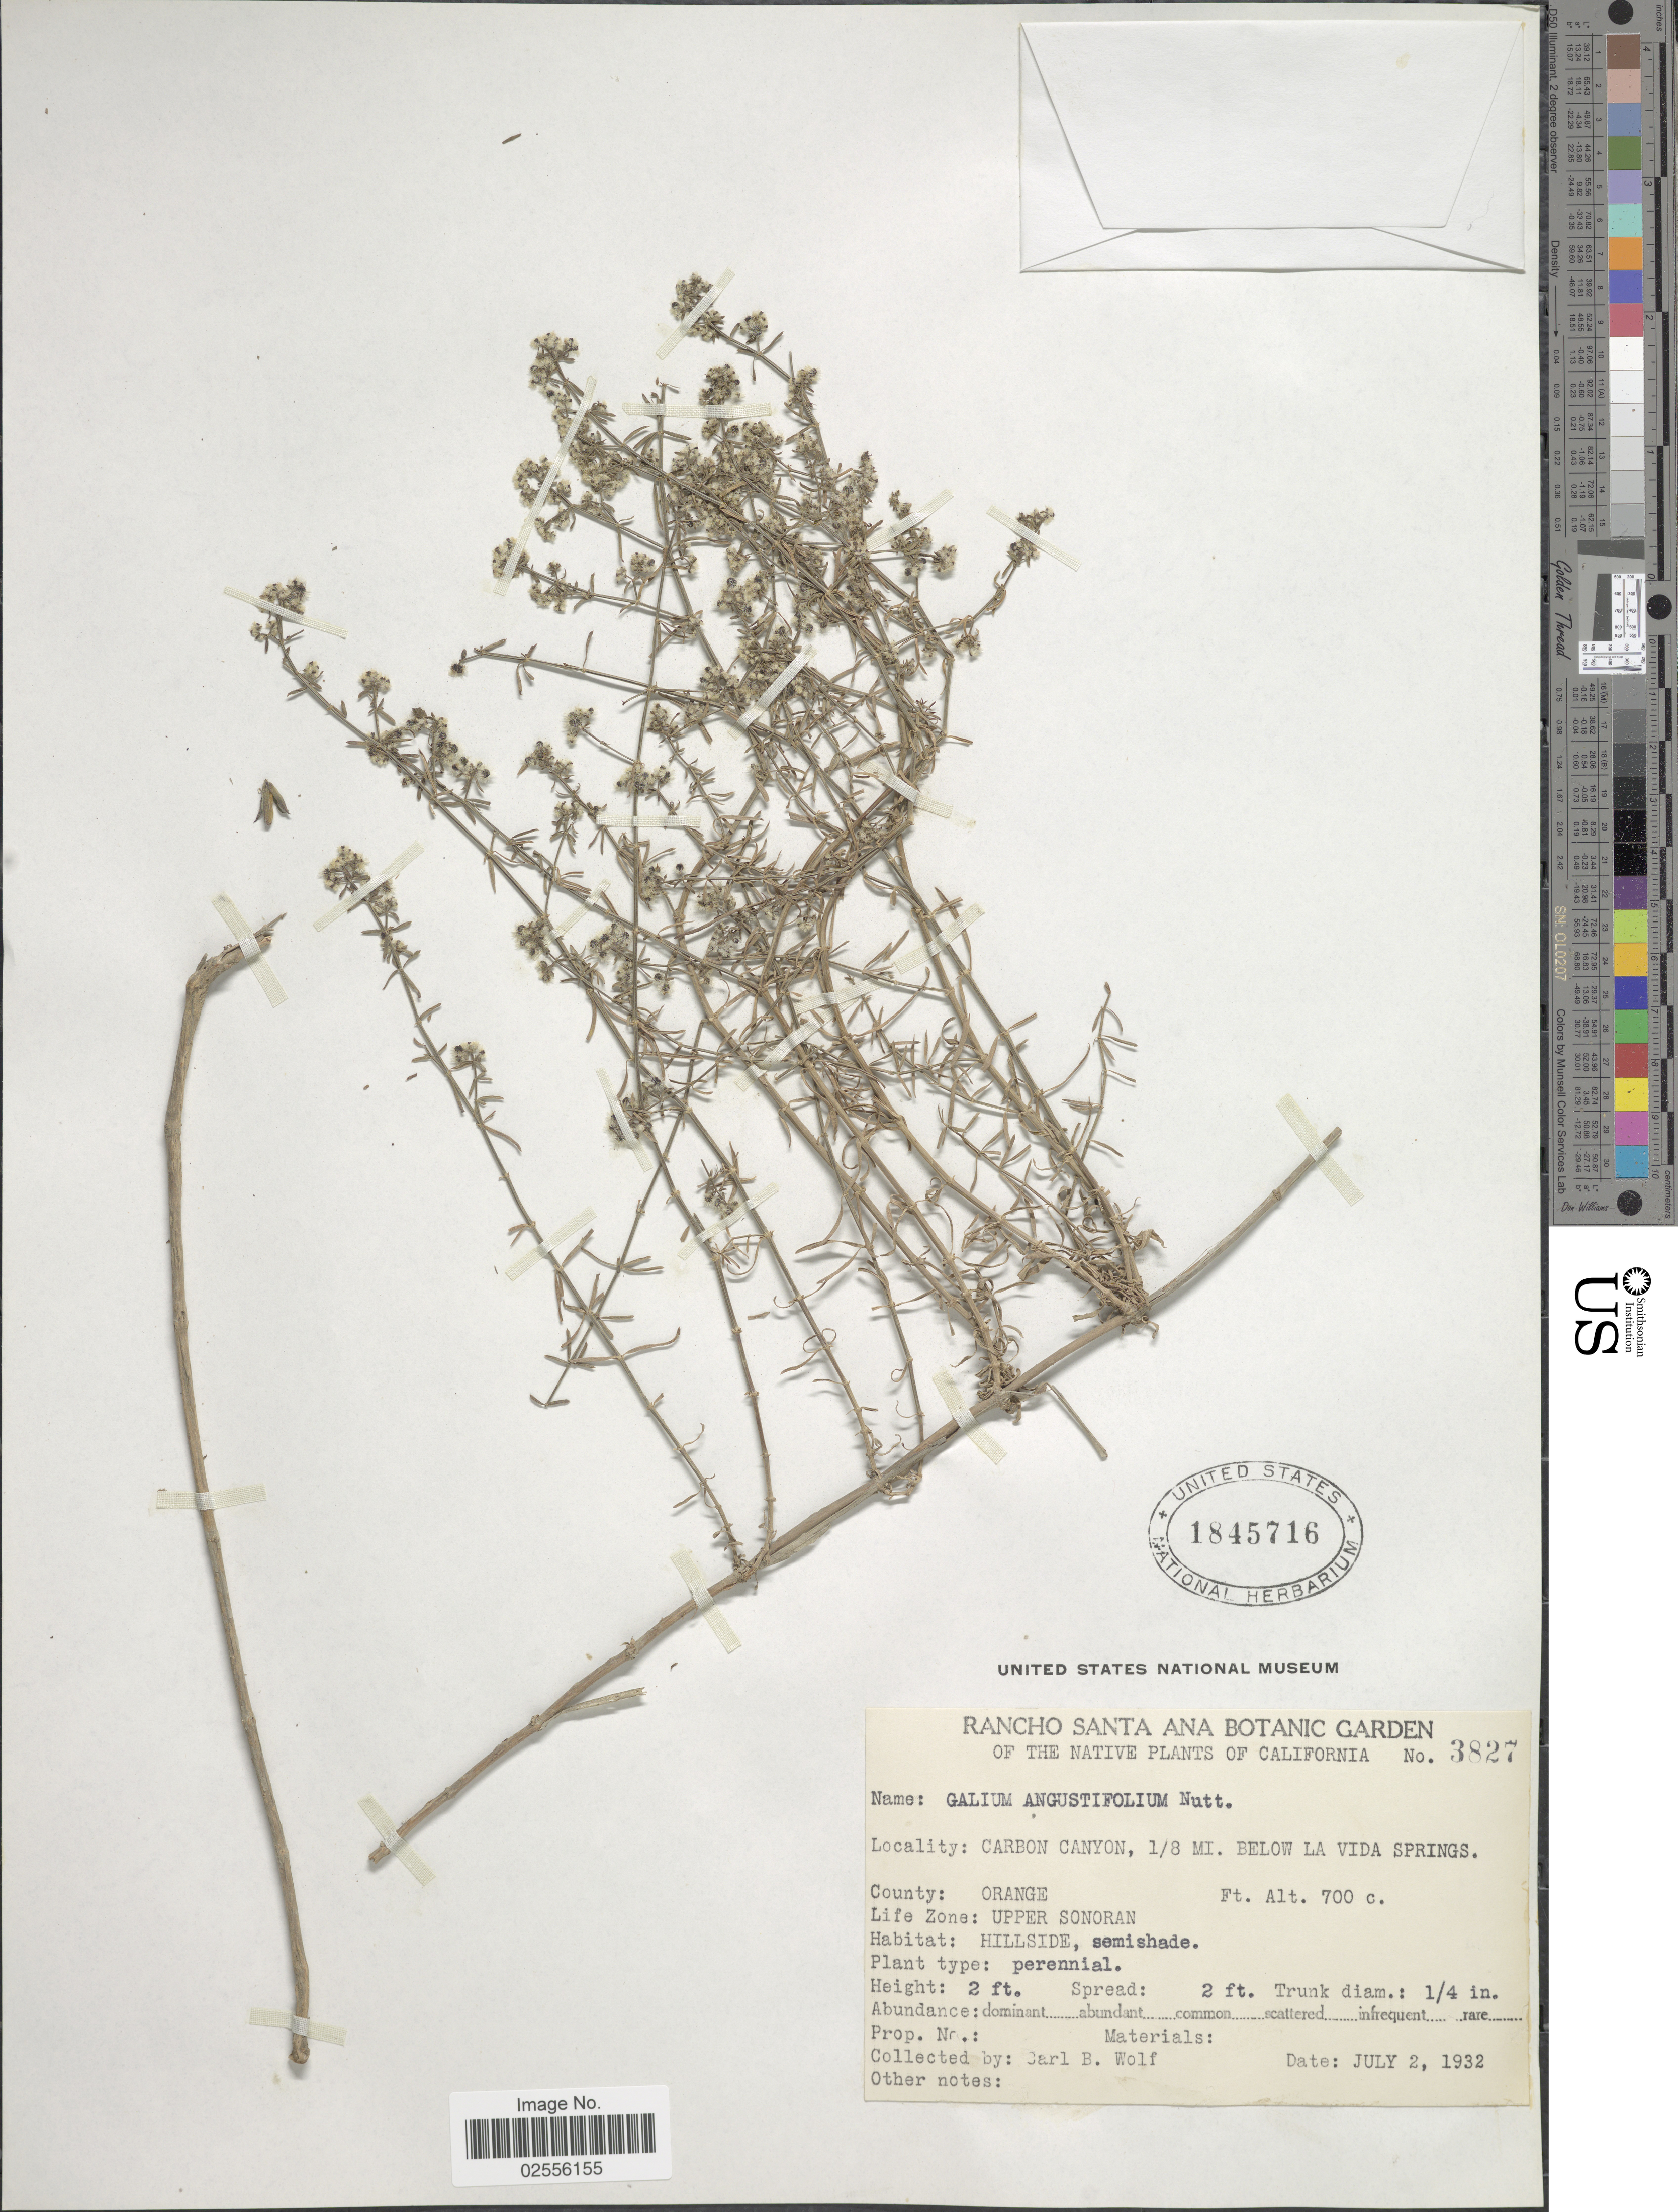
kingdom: Plantae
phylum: Tracheophyta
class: Magnoliopsida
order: Gentianales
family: Rubiaceae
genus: Galium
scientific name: Galium angustifolium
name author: Nutt.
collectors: C. B. Wolf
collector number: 3827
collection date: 1932-07-02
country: United States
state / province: California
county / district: Orange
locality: Carbon Canyon, 1/8 Mi. below La Vida Springs, County: Orange, Life Zone: Upper Sonoran, hillside.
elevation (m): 213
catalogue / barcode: US 1845716